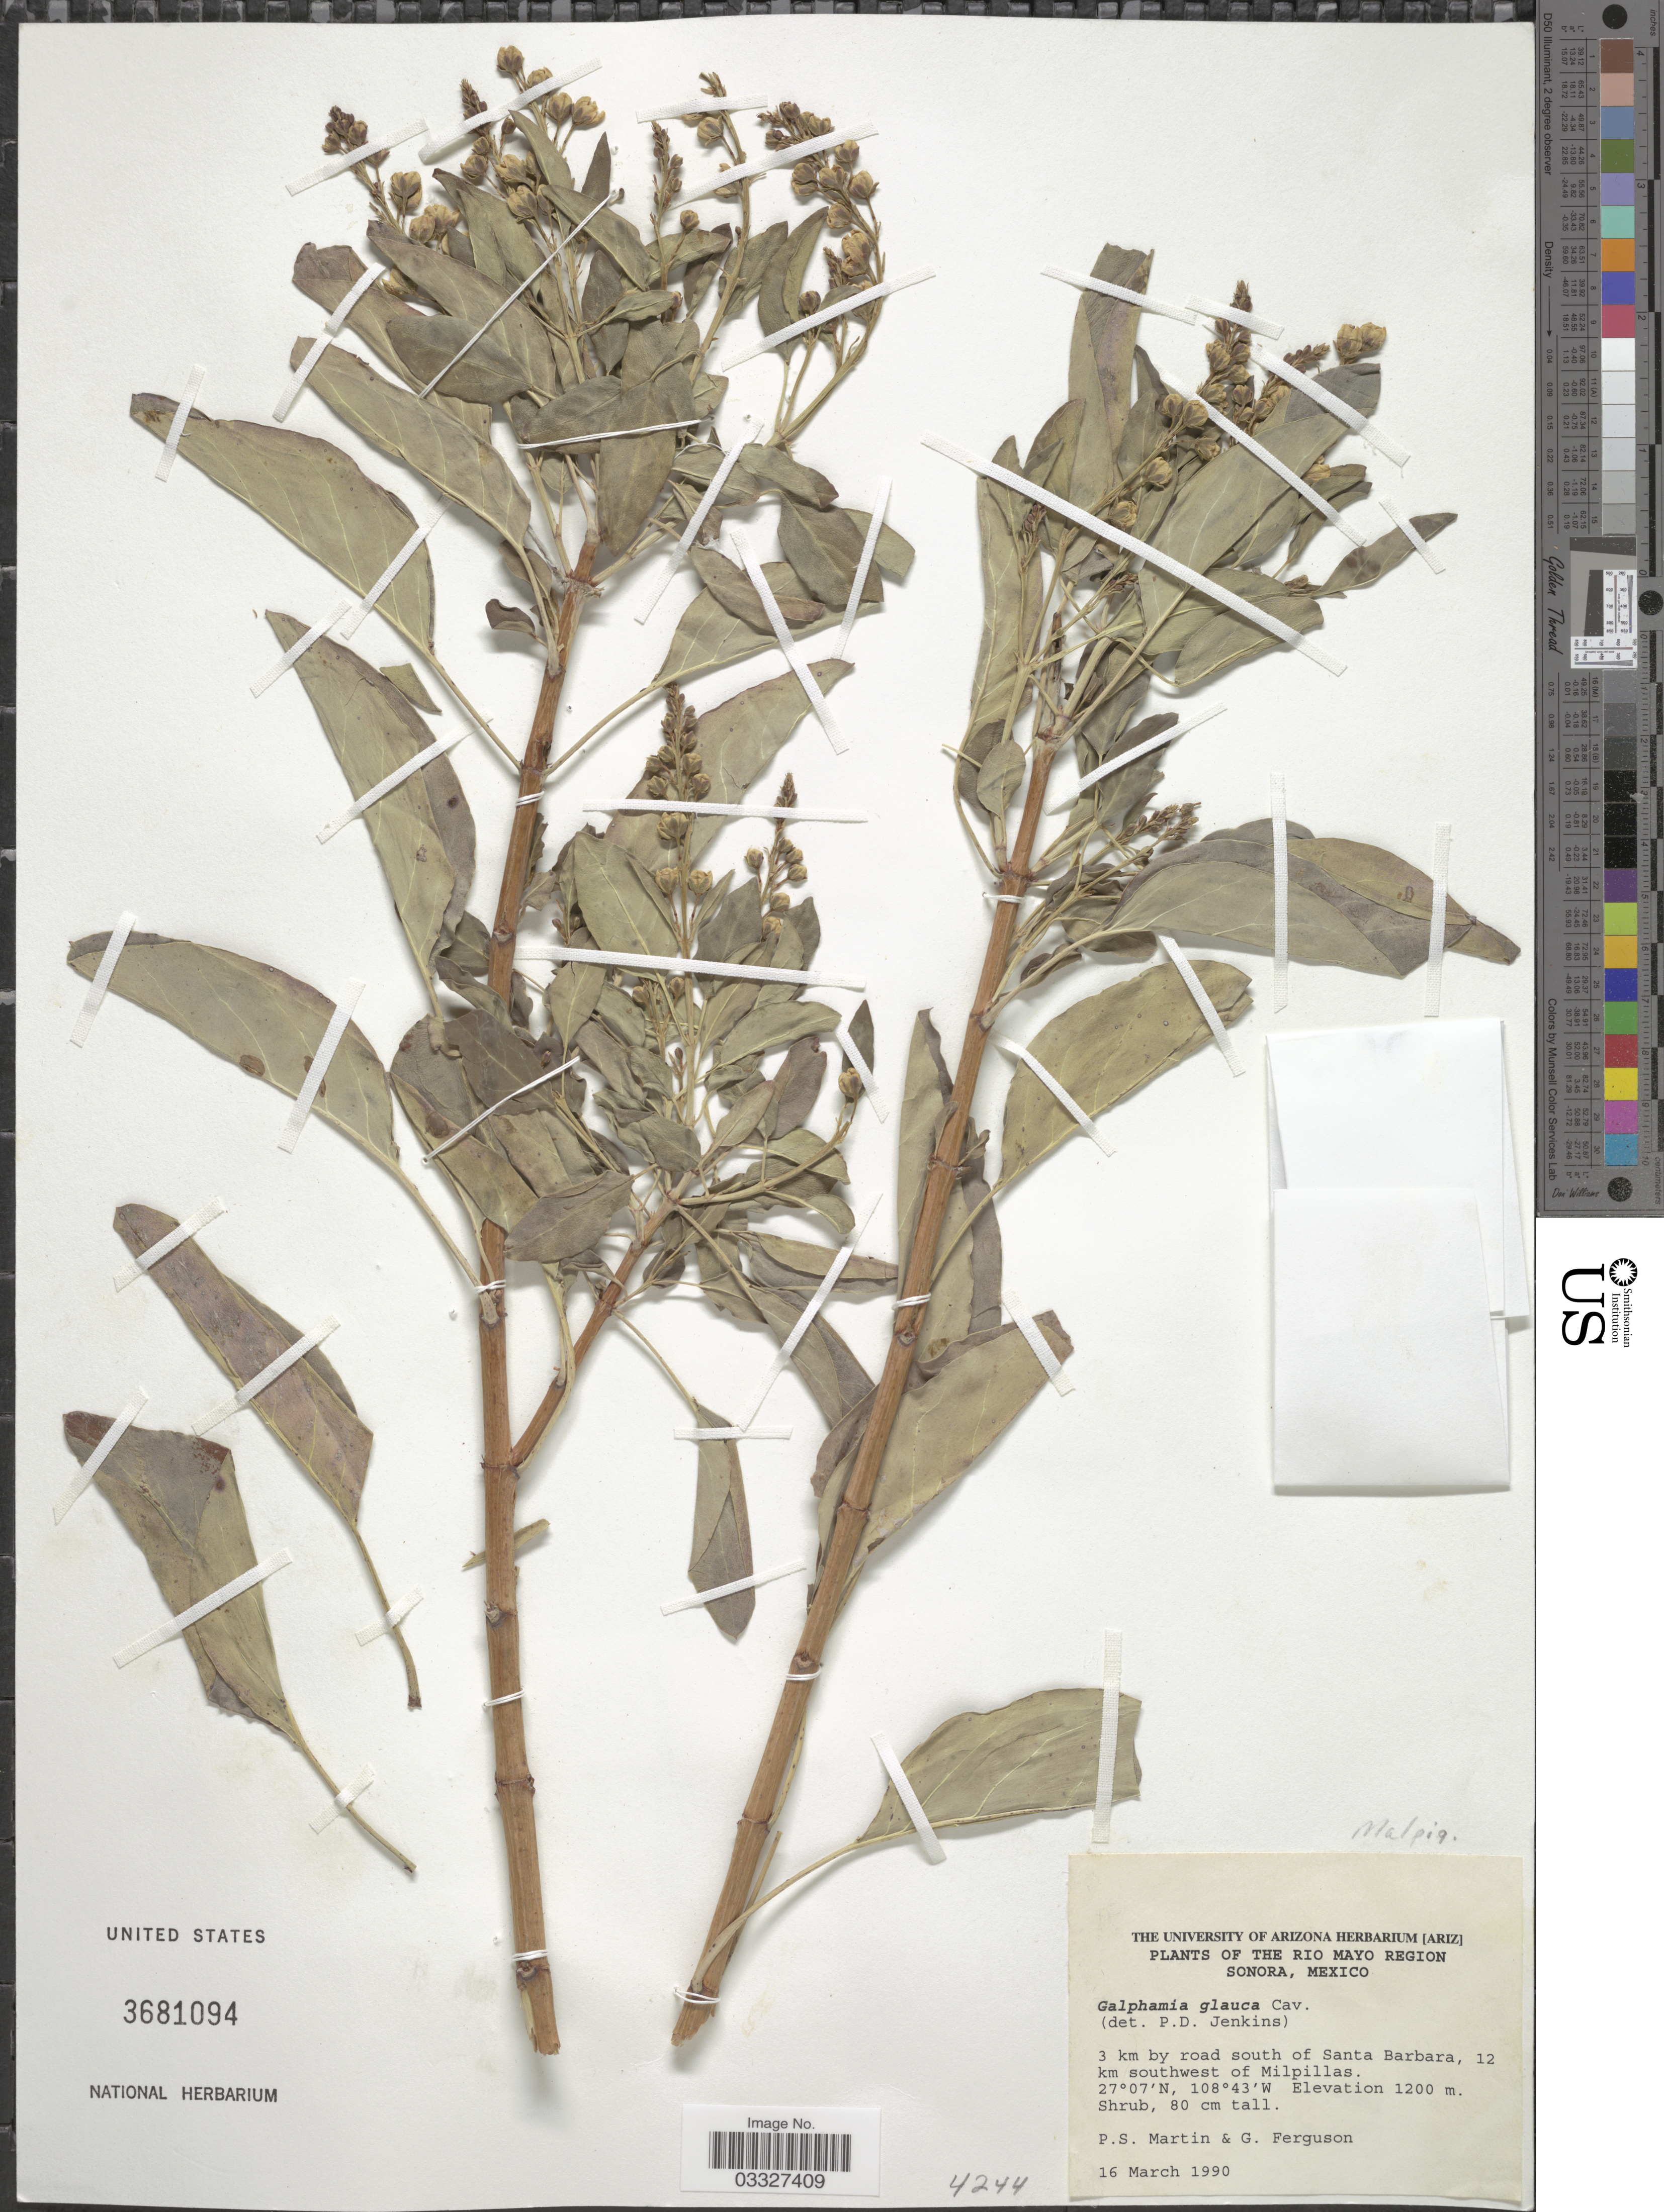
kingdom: Plantae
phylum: Tracheophyta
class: Magnoliopsida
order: Malpighiales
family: Malpighiaceae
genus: Galphimia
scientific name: Galphimia glauca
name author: Cav.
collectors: P. S. Martin & G. Ferguson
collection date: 1990-03-16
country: Mexico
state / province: Sonora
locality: The Rio Mayo Region. 3 km by road south of Santa Barbara, 12 km southwest of Milpillas.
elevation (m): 1200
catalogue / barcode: US 3681094